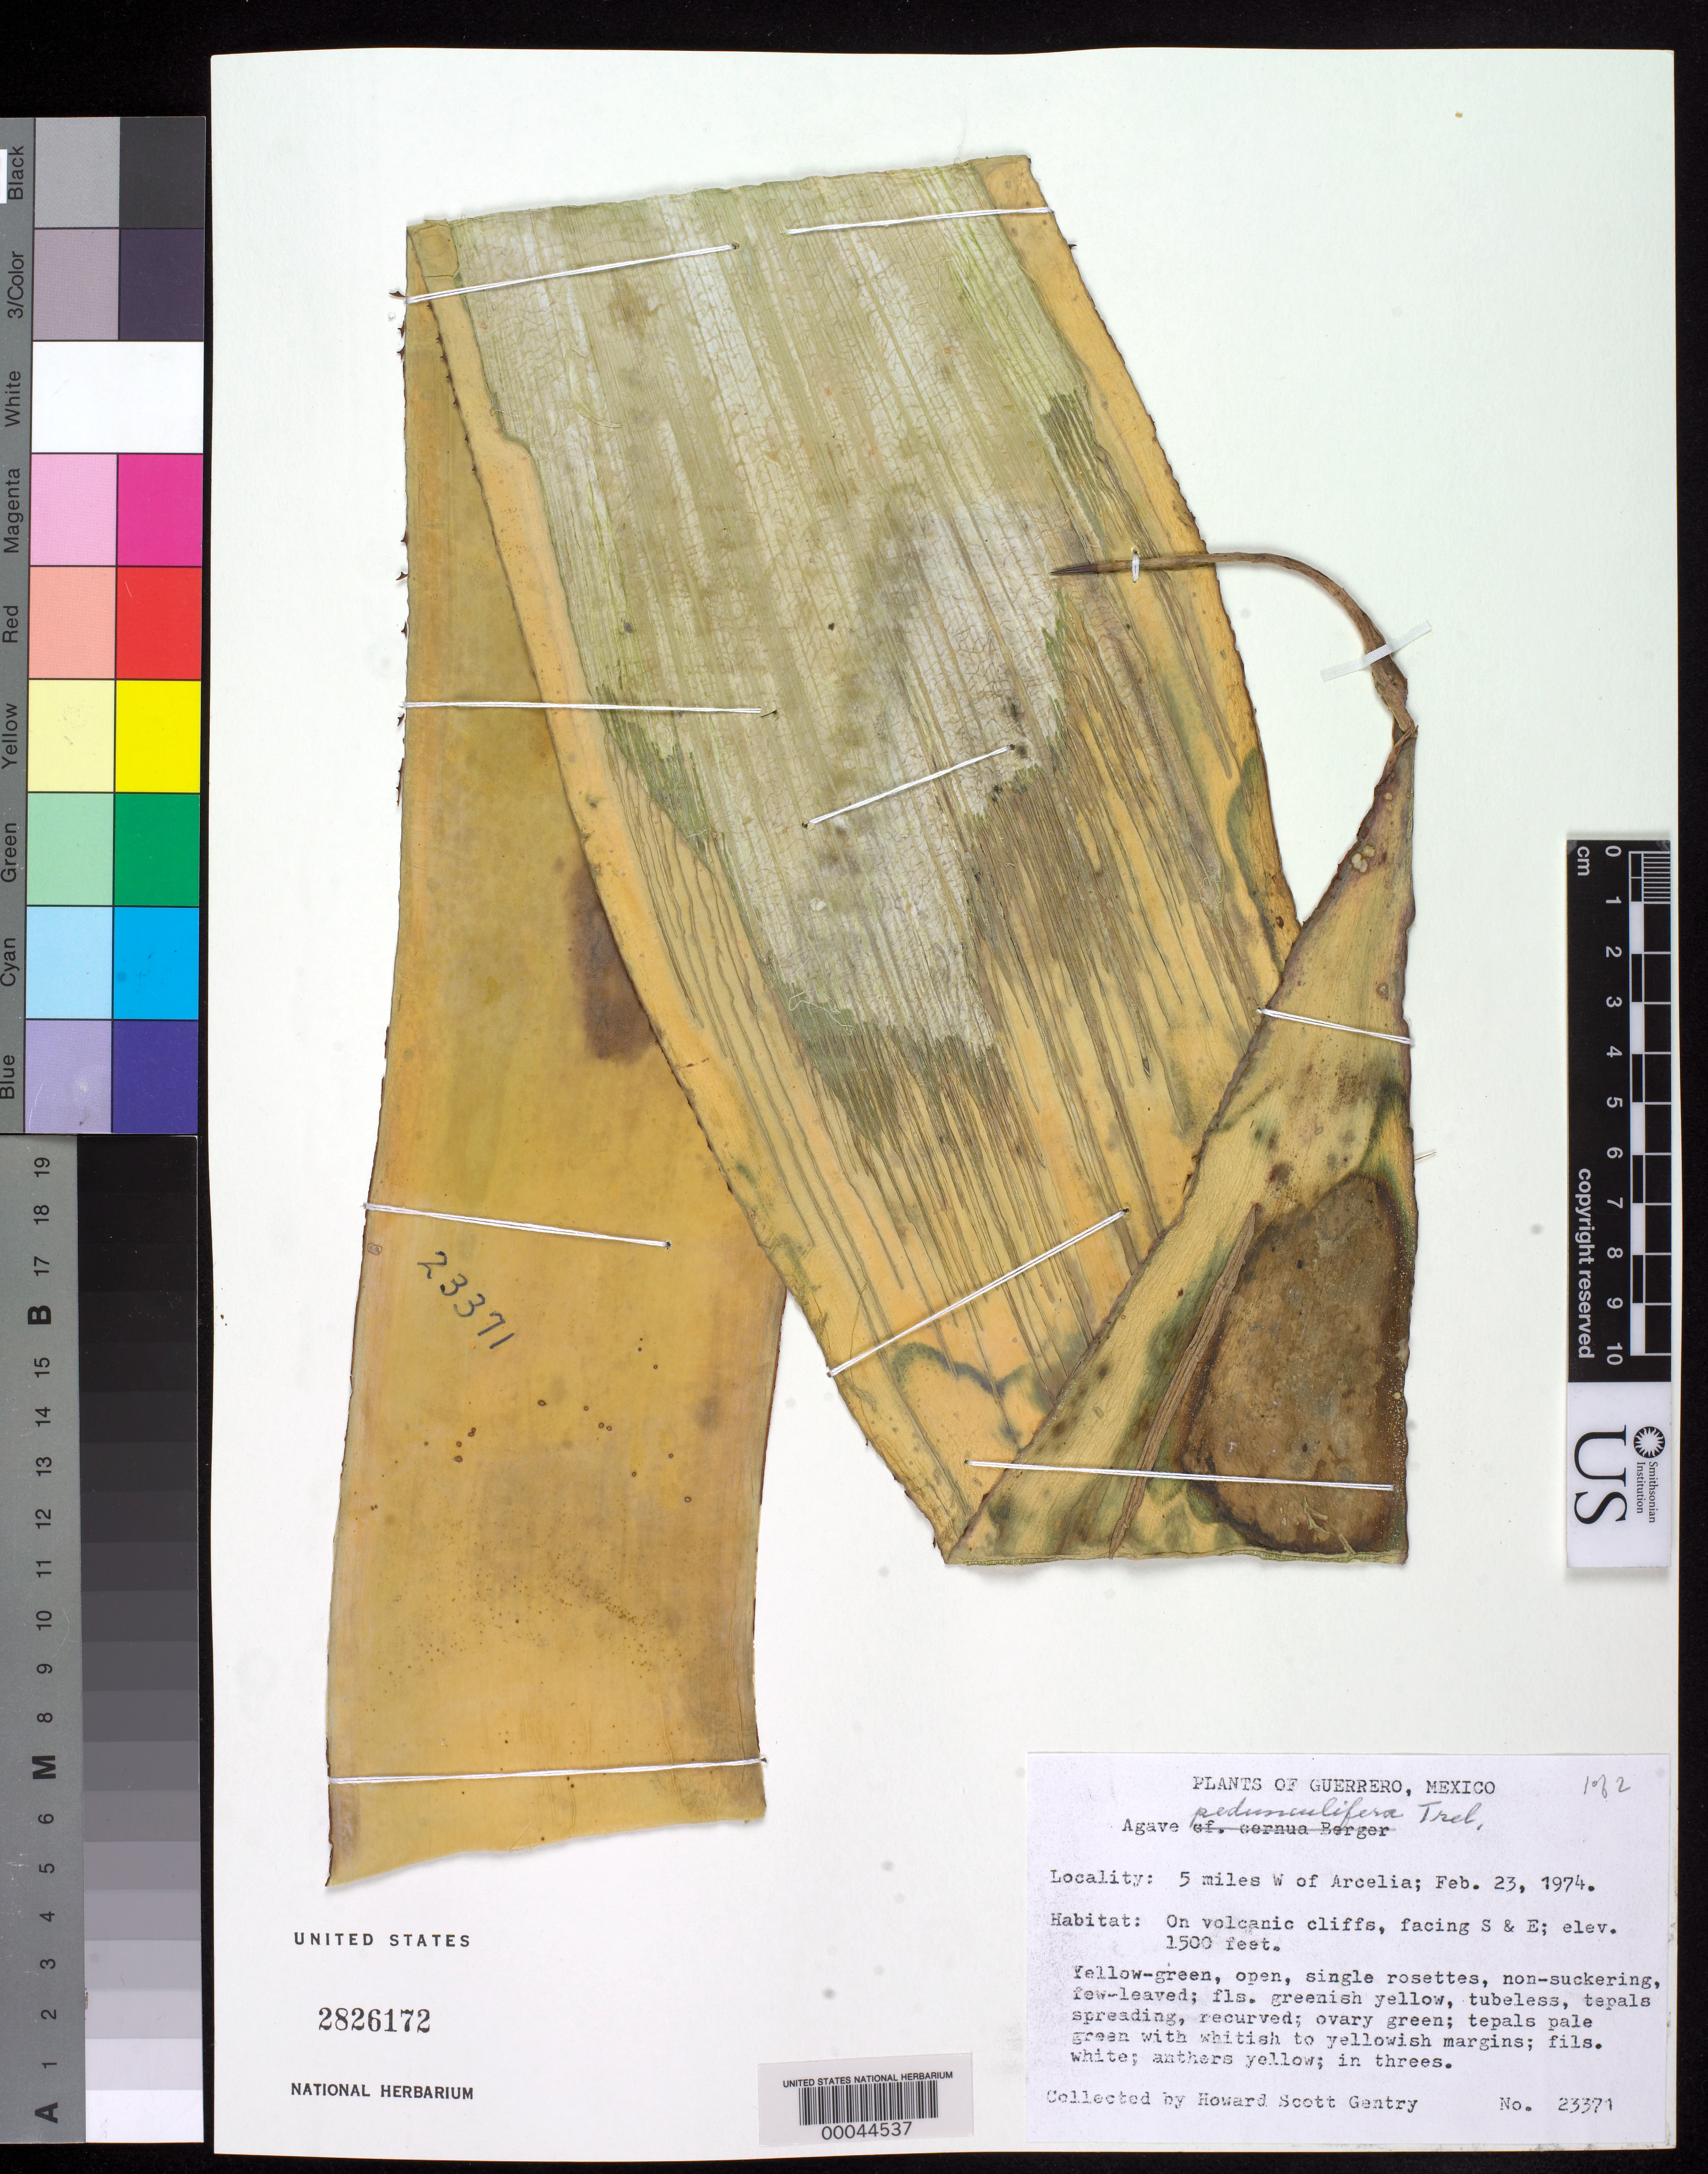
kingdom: Plantae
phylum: Tracheophyta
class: Liliopsida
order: Asparagales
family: Asparagaceae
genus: Agave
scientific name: Agave pedunculifera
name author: Trel.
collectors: H. S. Gentry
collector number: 23371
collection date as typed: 23 Feb 1974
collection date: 1974-02-23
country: Mexico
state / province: Guerrero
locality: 5 mi W of Arcelia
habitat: On volcanic cliffs, facing s & e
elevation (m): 457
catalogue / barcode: US 2826172